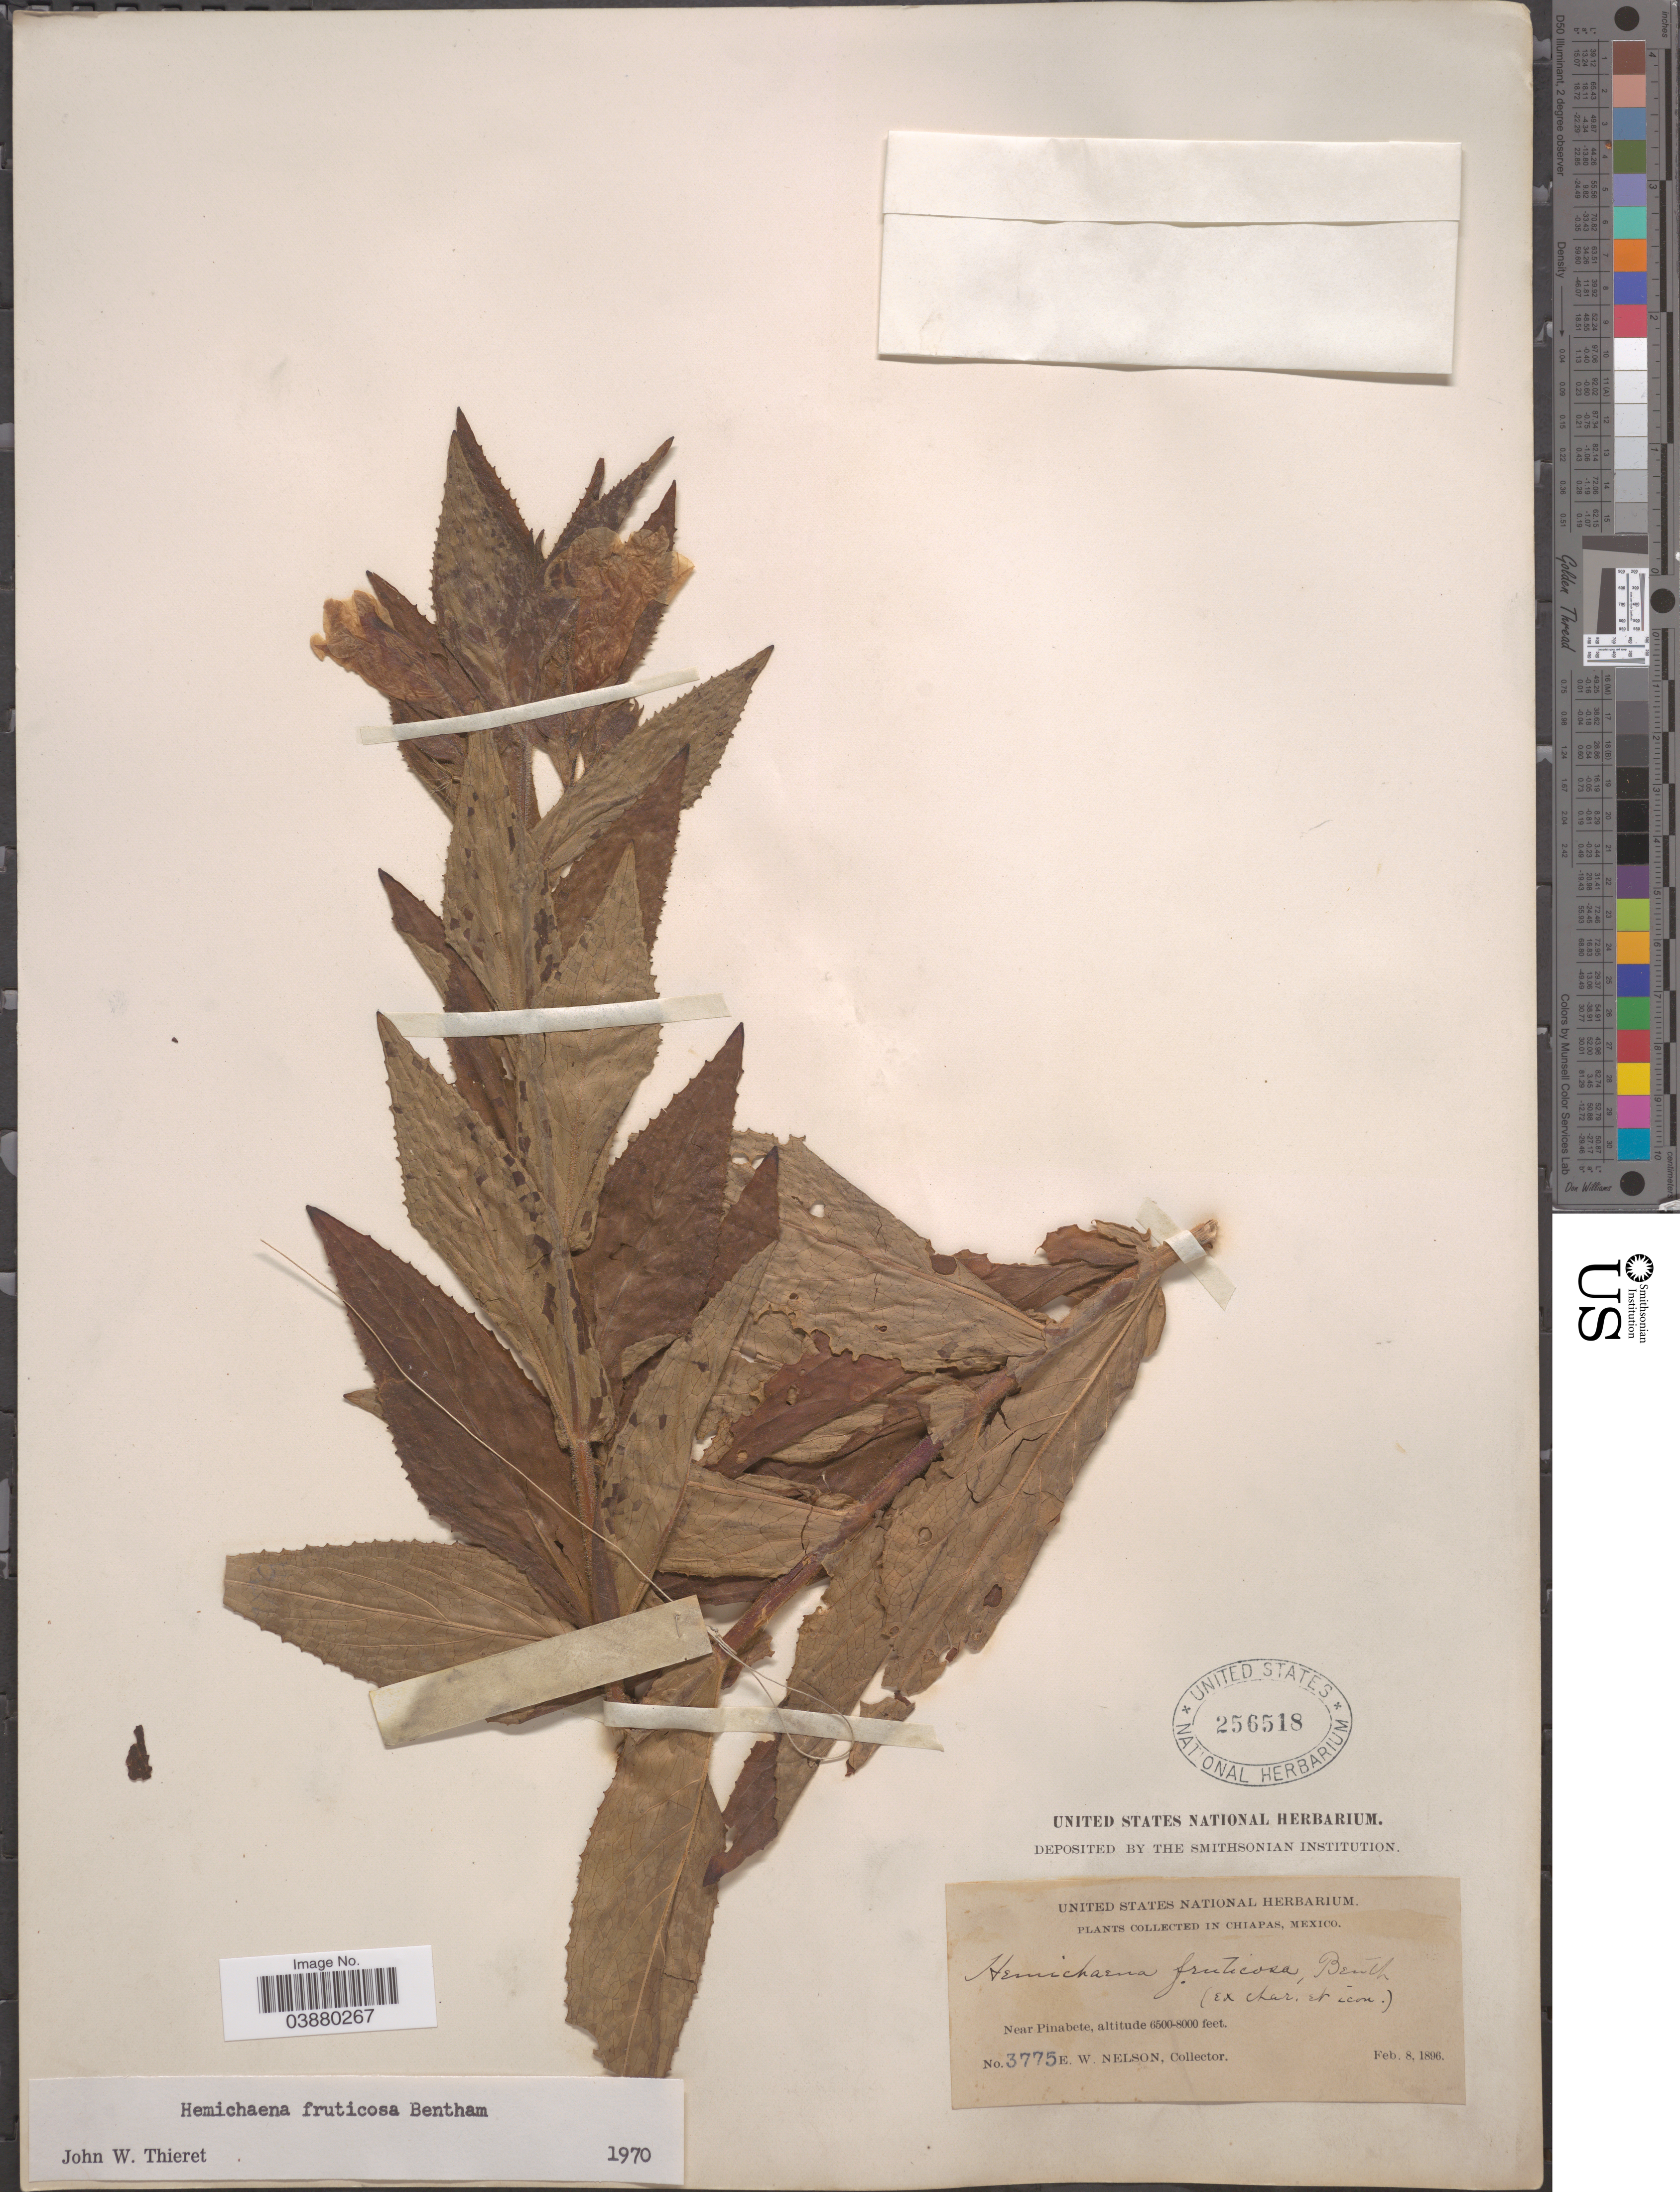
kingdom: Plantae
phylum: Tracheophyta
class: Magnoliopsida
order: Lamiales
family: Phrymaceae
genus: Hemichaena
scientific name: Hemichaena fruticosa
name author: Benth.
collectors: E. W. Nelson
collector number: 3775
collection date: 1896-02-08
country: Mexico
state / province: Chiapas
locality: Near Pinabete.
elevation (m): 1981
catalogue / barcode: US 256518